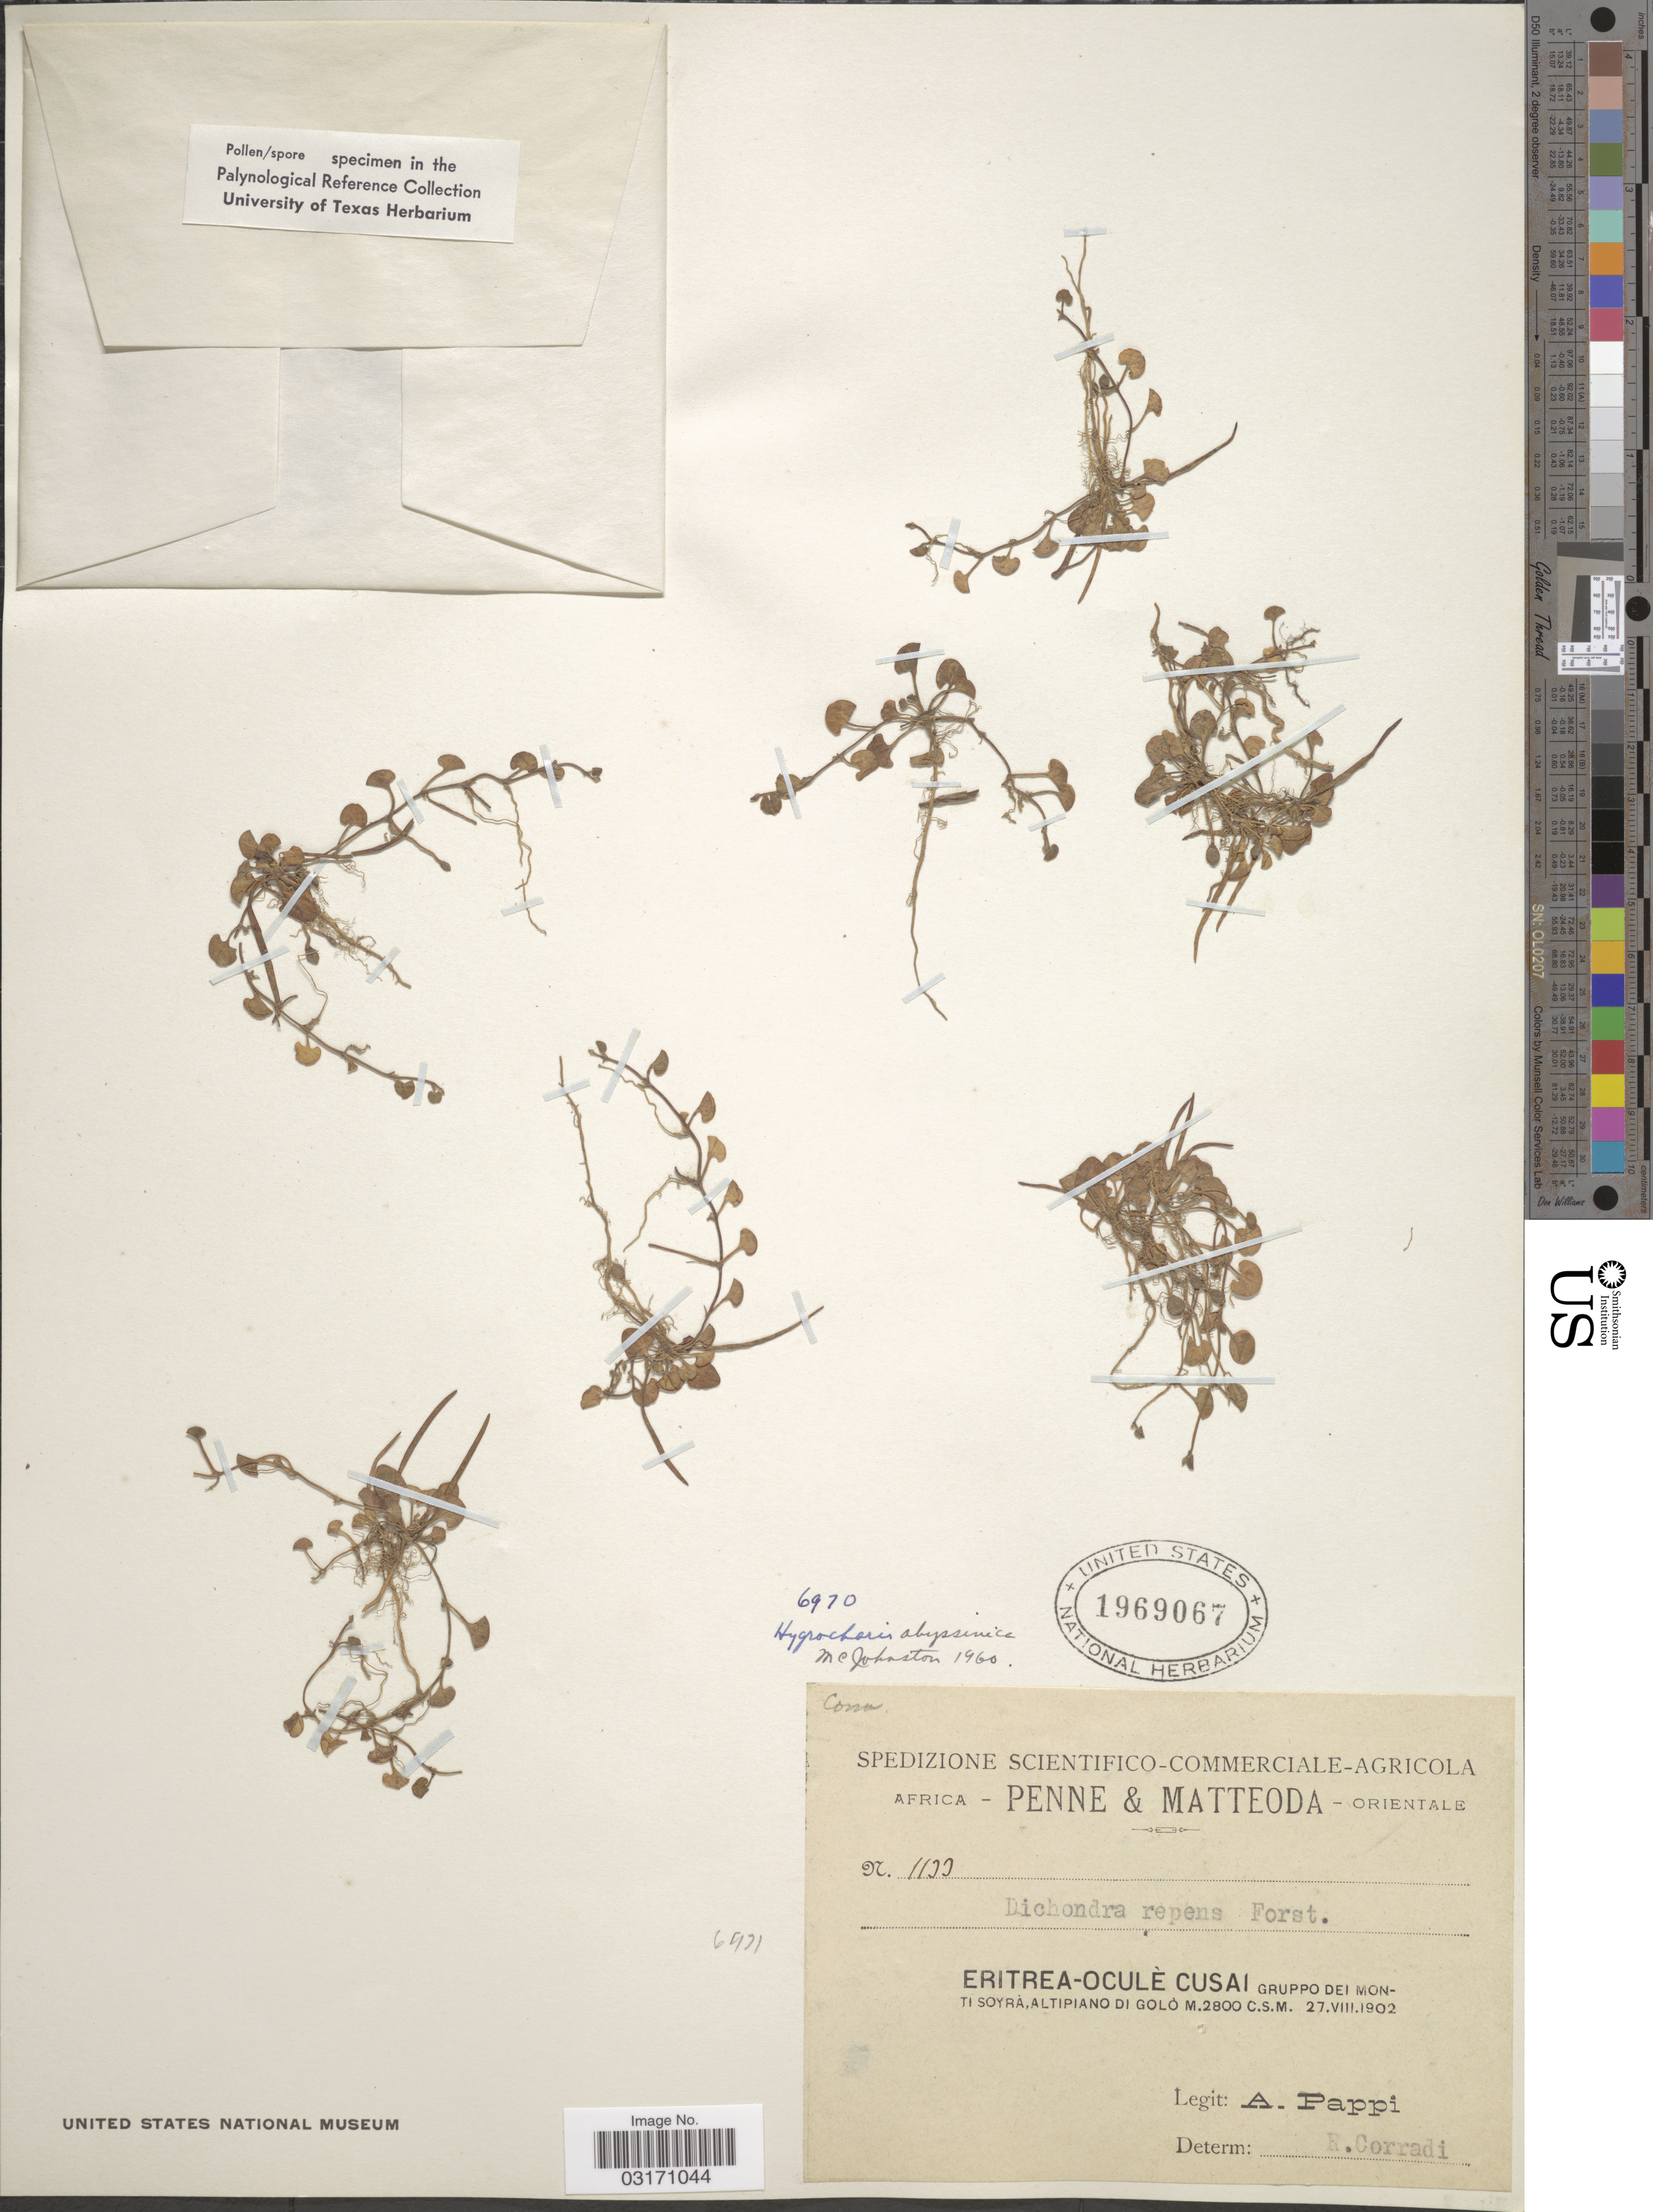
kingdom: Plantae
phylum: Tracheophyta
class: Magnoliopsida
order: Solanales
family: Convolvulaceae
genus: Nephrophyllum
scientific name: Nephrophyllum abyssinicum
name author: A. Rich.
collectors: A. Pappi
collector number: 1133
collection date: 1902-08-27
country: Eritrea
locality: Africa - Orientale. Oculé Cusai Gruppo dei monti Soyrà, Altipiano di Golò.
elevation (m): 2800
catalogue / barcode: US 1969067